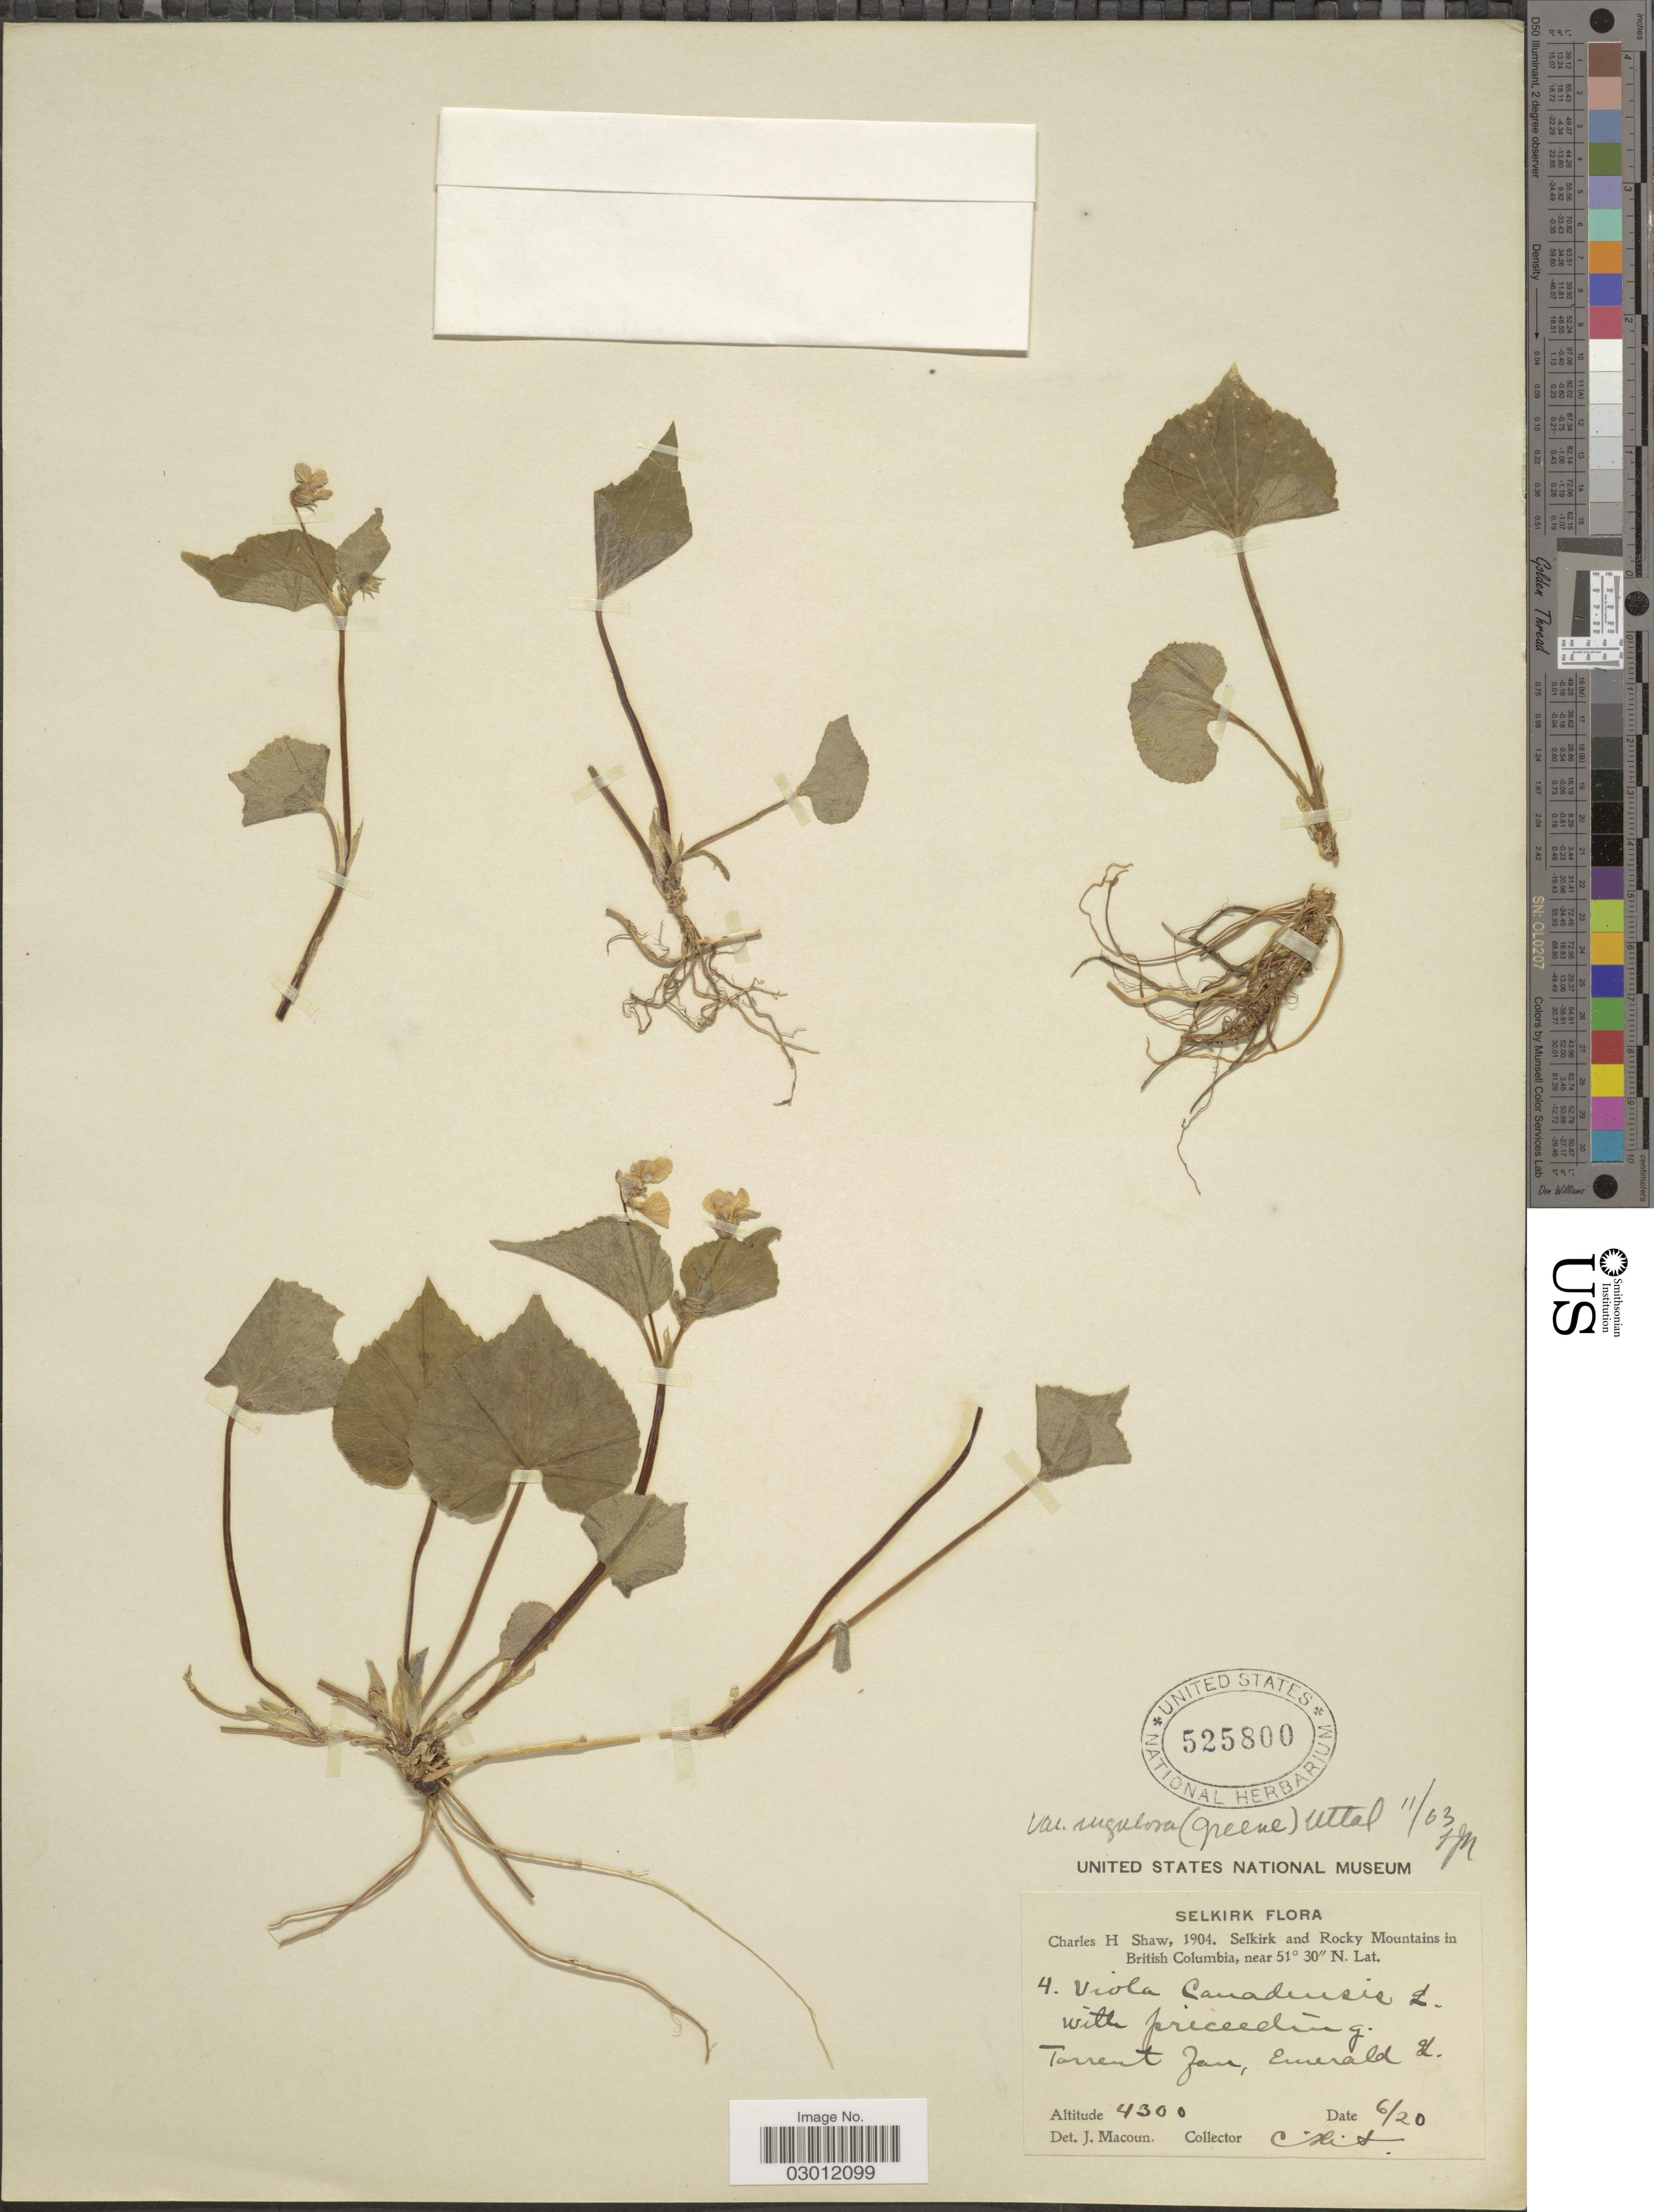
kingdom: Plantae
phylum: Tracheophyta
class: Magnoliopsida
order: Malpighiales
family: Violaceae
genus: Viola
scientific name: Viola canadensis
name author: L.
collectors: C. H. Shaw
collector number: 4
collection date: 1904-06-20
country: Canada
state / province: British Columbia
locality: Selkirk. Selkirk and Rocky Mountains in British Columbia. Torrent Fan, Emerald Z.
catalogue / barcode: US 525800